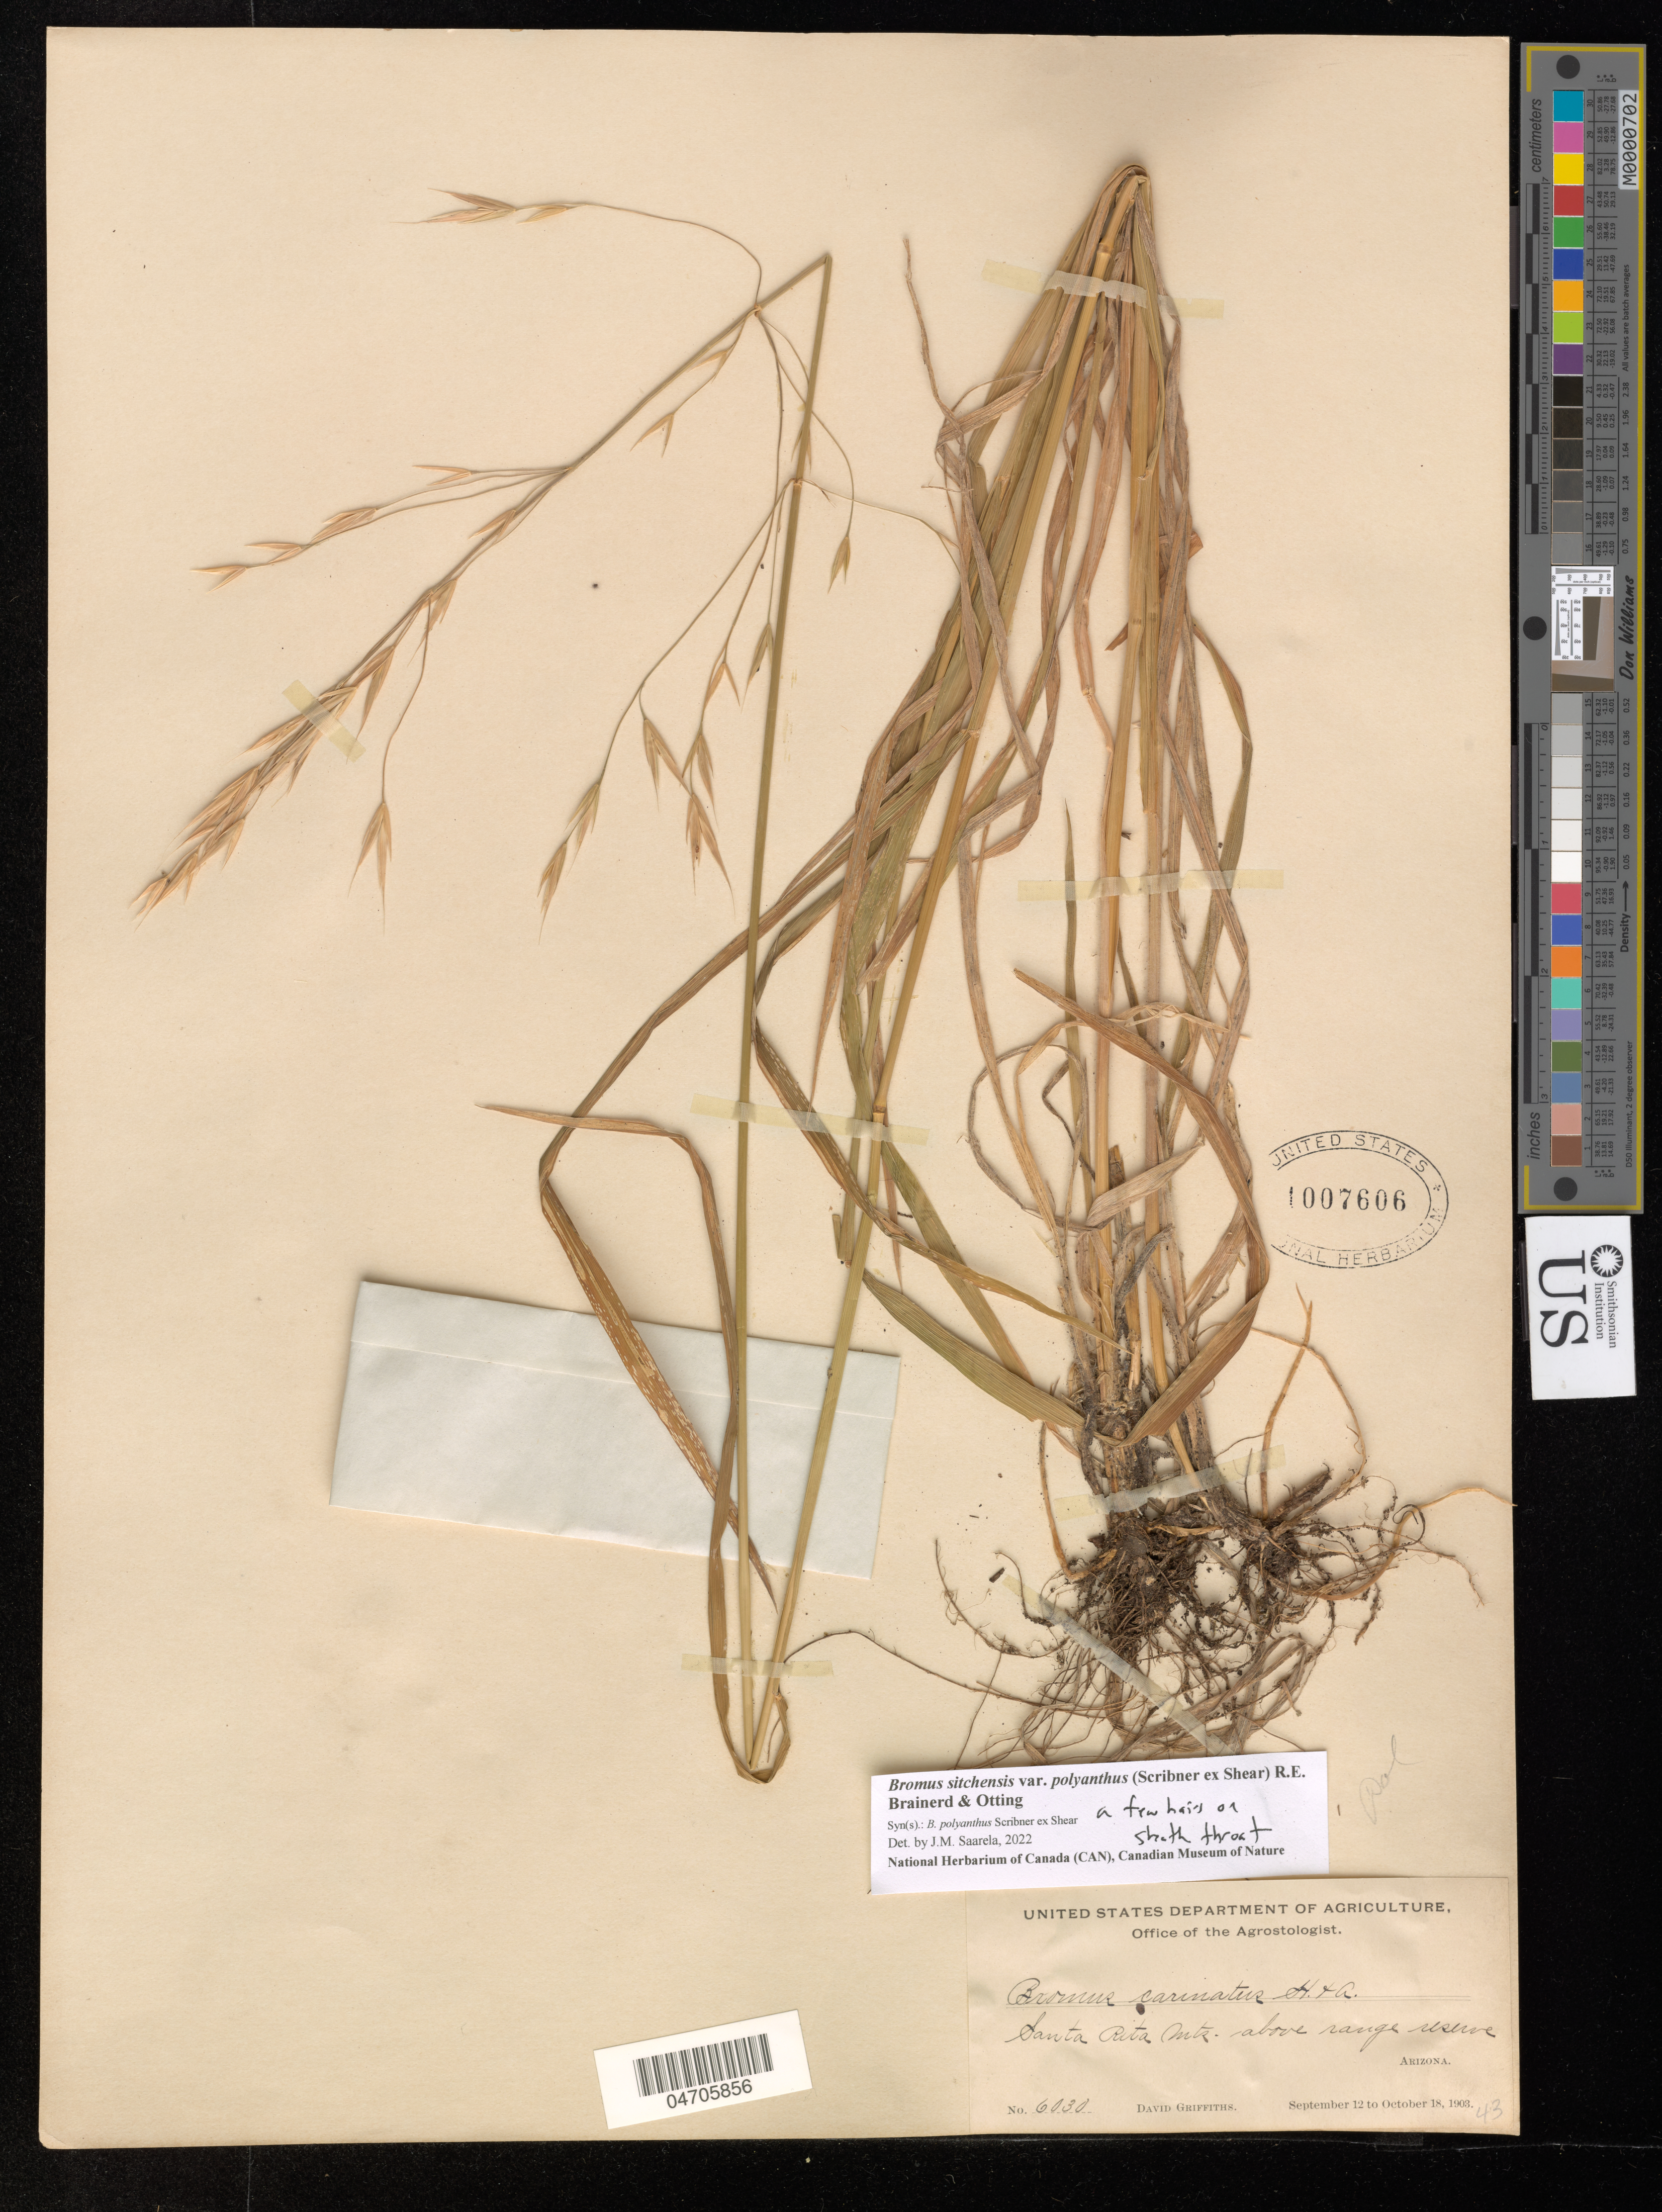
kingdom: Plantae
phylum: Tracheophyta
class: Liliopsida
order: Poales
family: Poaceae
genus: Bromus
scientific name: Bromus sitchensis var. polyanthus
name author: (Scribn. ex Shear) R.E. Brainerd & Otting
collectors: D. Griffiths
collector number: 6030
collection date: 1903-09-12/1903-10-18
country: United States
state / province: Arizona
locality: Santa Rita Mts. above range reserve.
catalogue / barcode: US 1007606